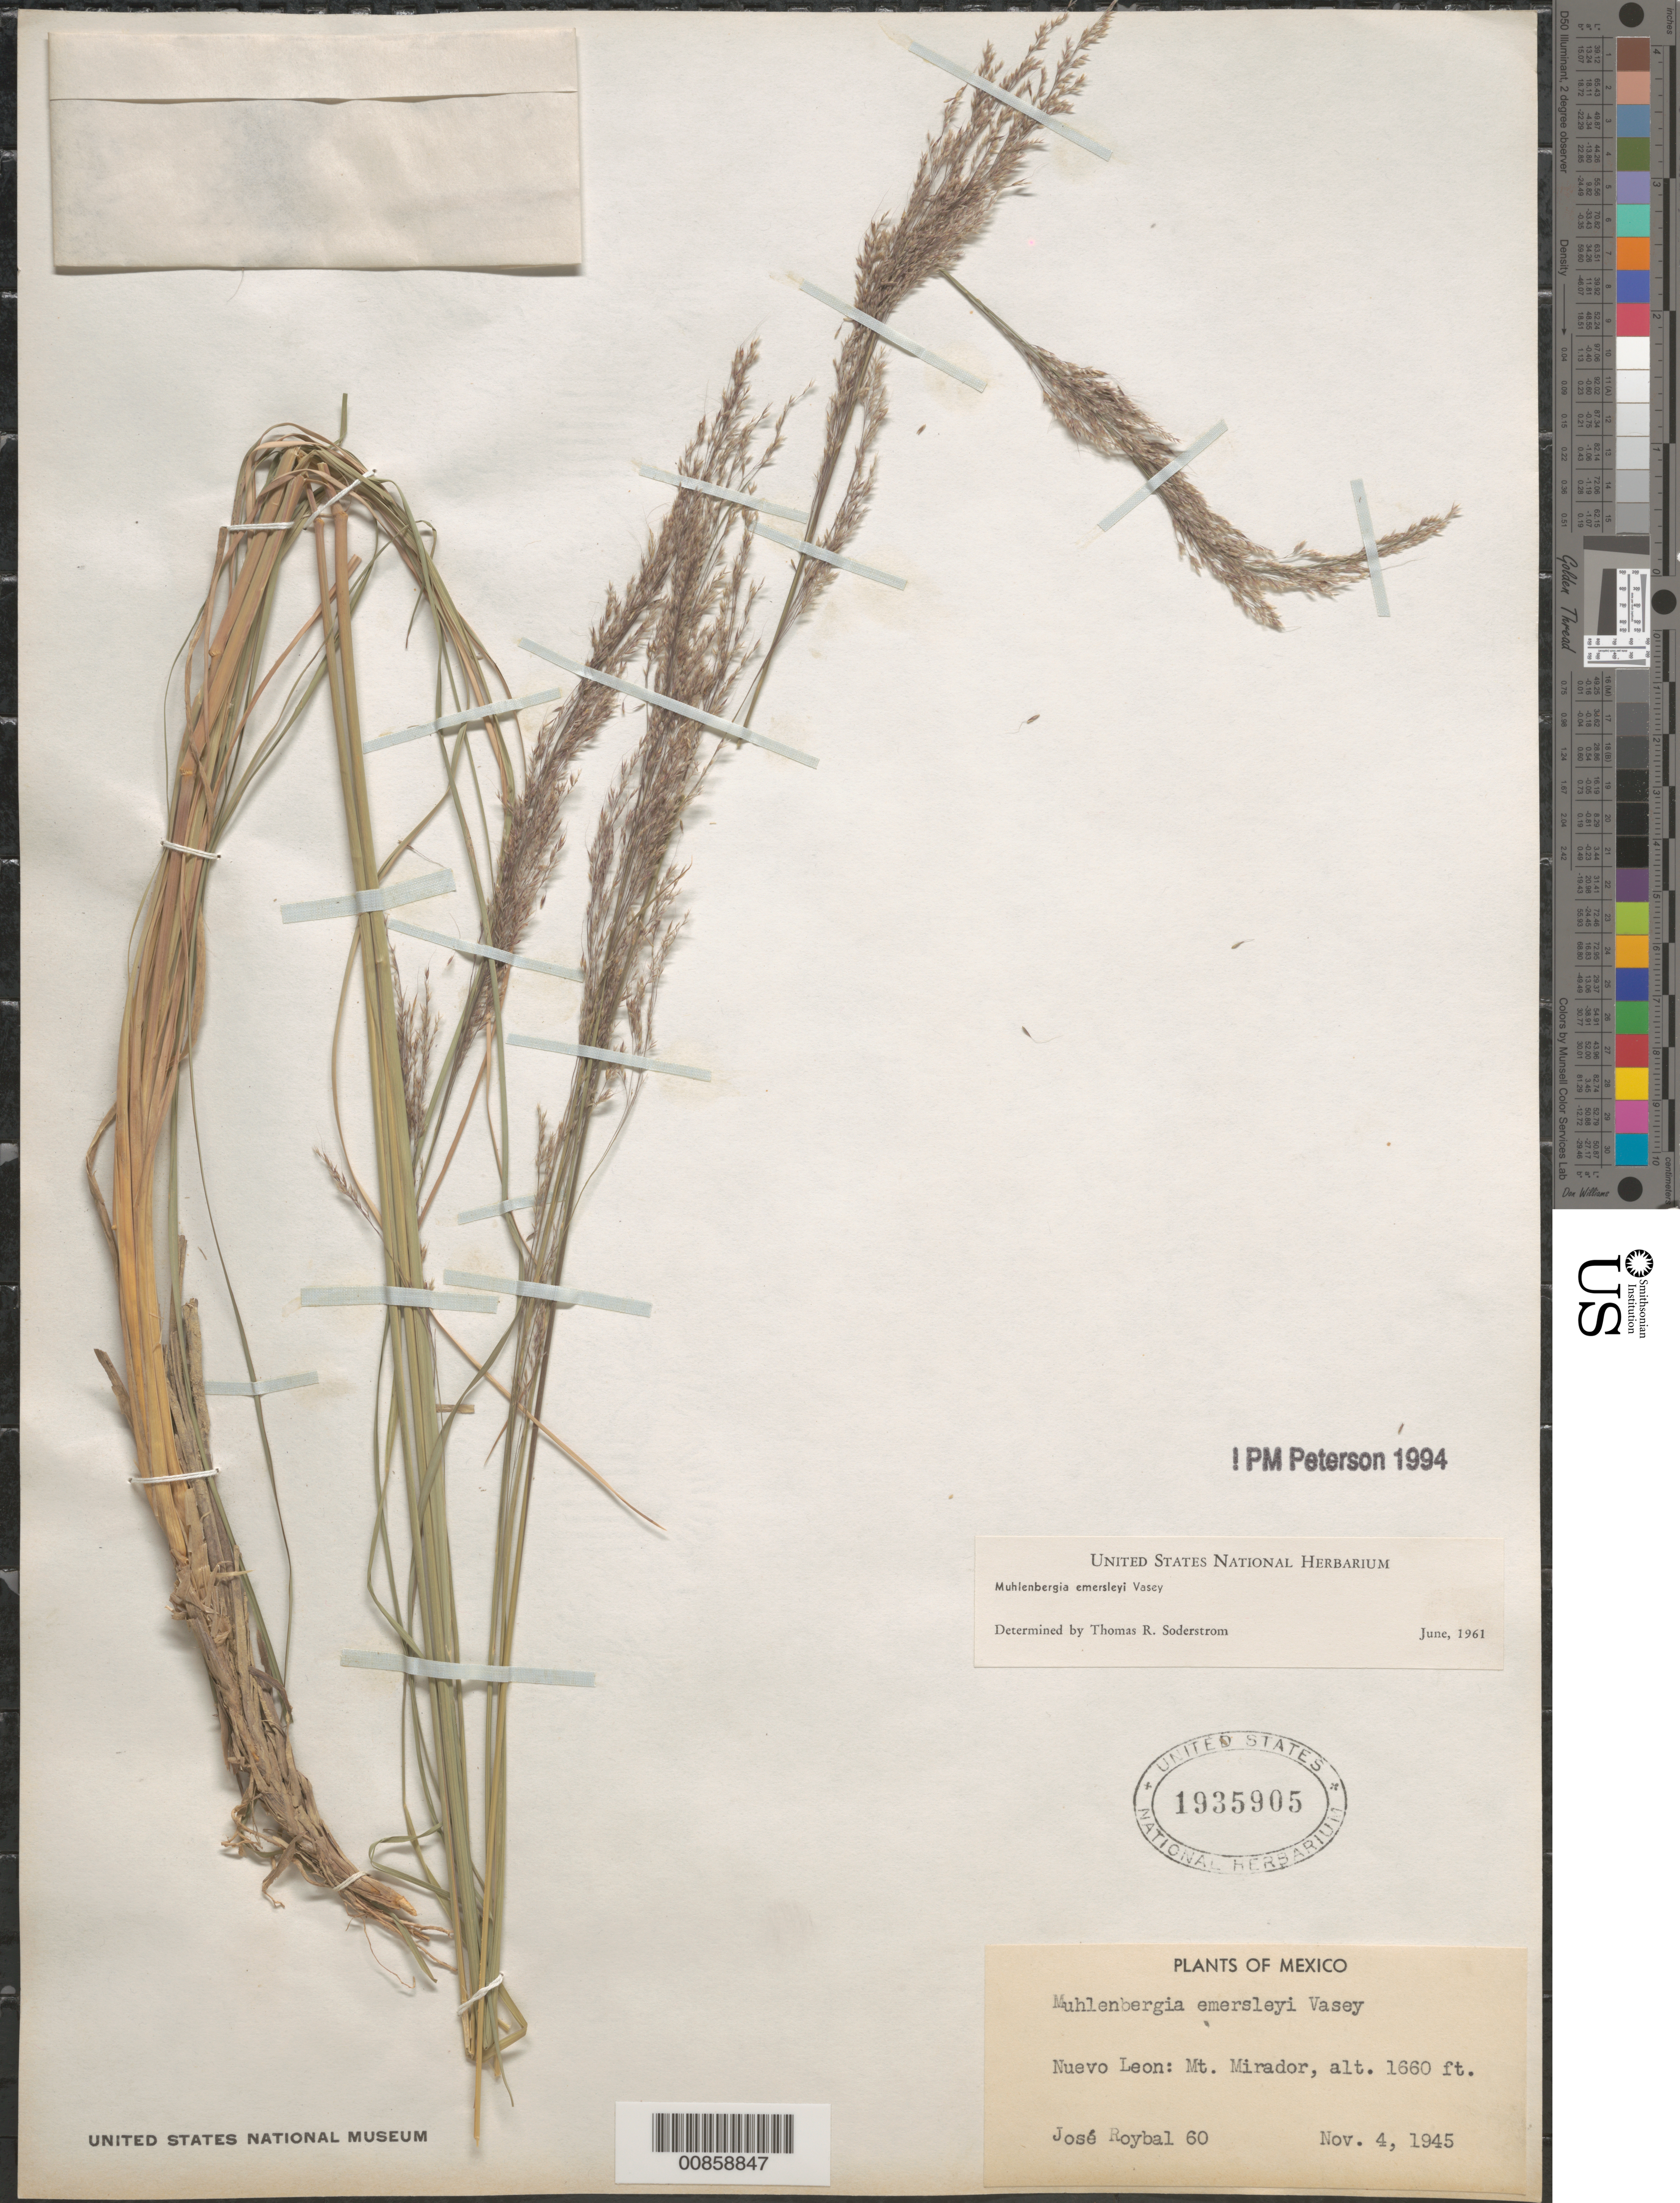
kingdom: Plantae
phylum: Tracheophyta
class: Liliopsida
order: Poales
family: Poaceae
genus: Muhlenbergia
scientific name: Muhlenbergia emersleyi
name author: Vasey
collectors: J. Roybal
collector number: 60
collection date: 1945-11-04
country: Mexico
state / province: Nuevo León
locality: Mt. Mirador.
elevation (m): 506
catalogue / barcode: US 1935905